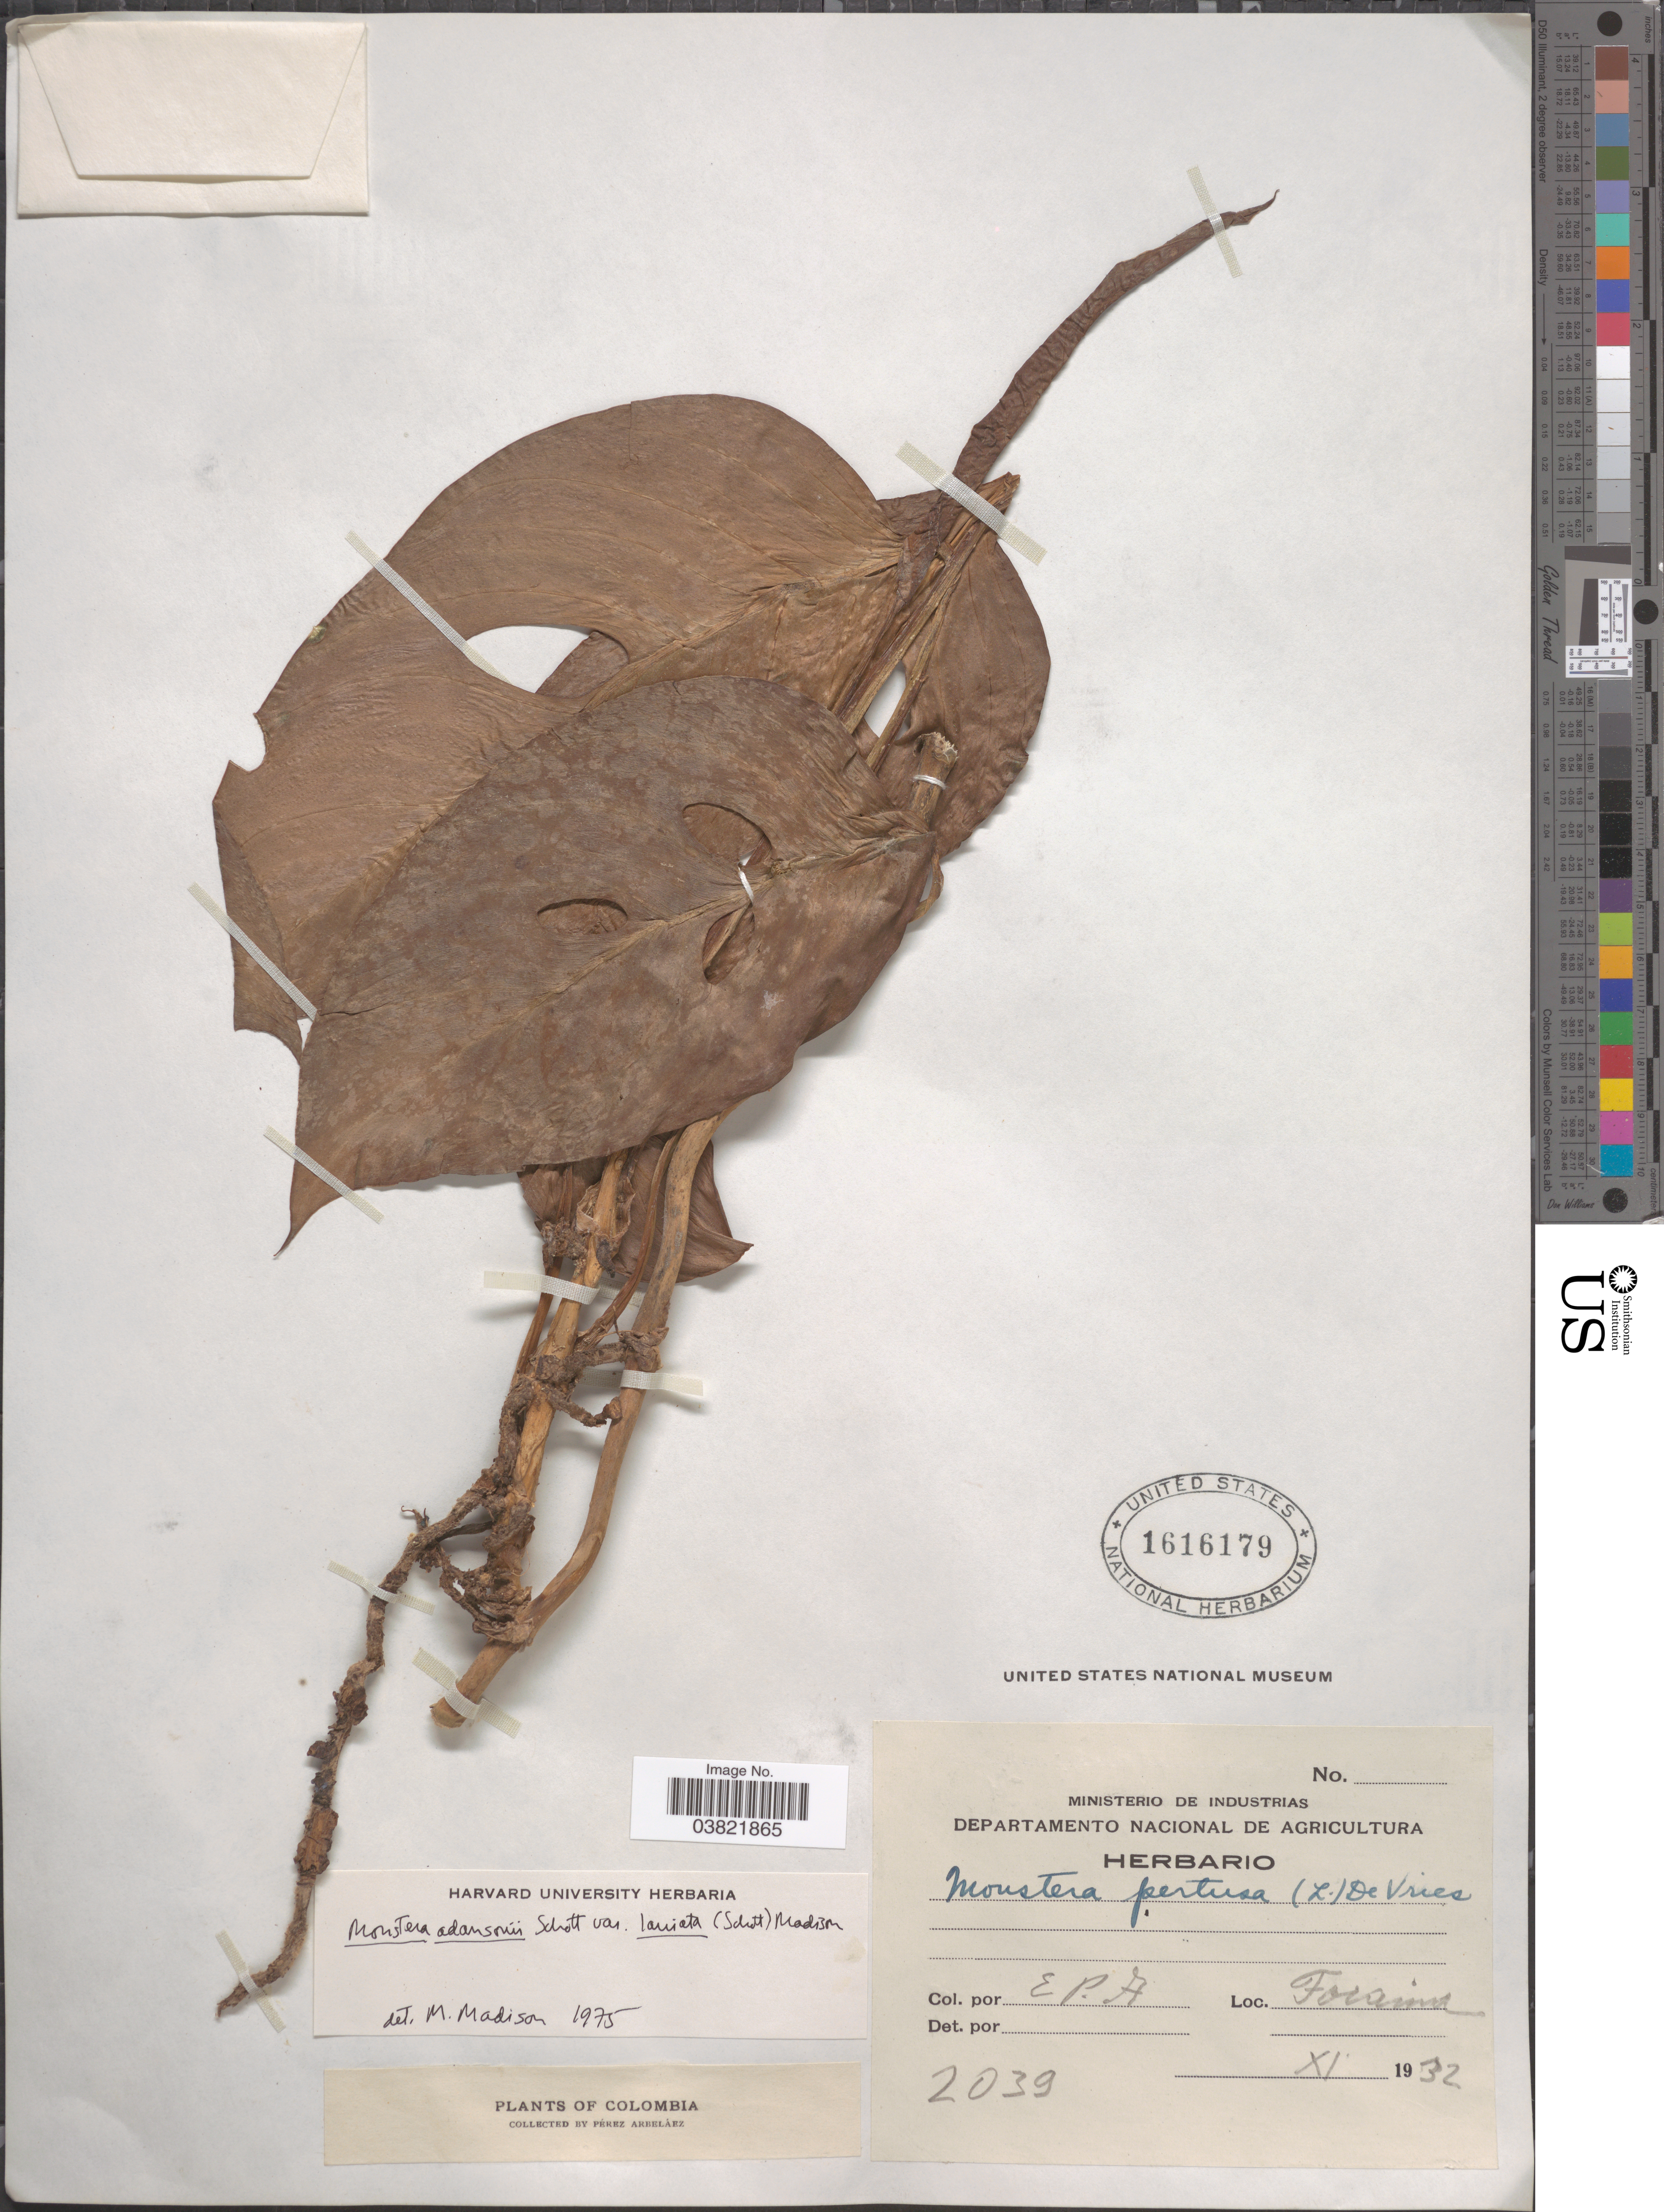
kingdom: Plantae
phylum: Tracheophyta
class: Liliopsida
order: Alismatales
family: Araceae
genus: Monstera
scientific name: Monstera adansonii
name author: Schott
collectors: E. Pérez Arbeláez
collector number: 2039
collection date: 1932-11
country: Colombia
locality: Tocaima.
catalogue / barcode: US 1616179